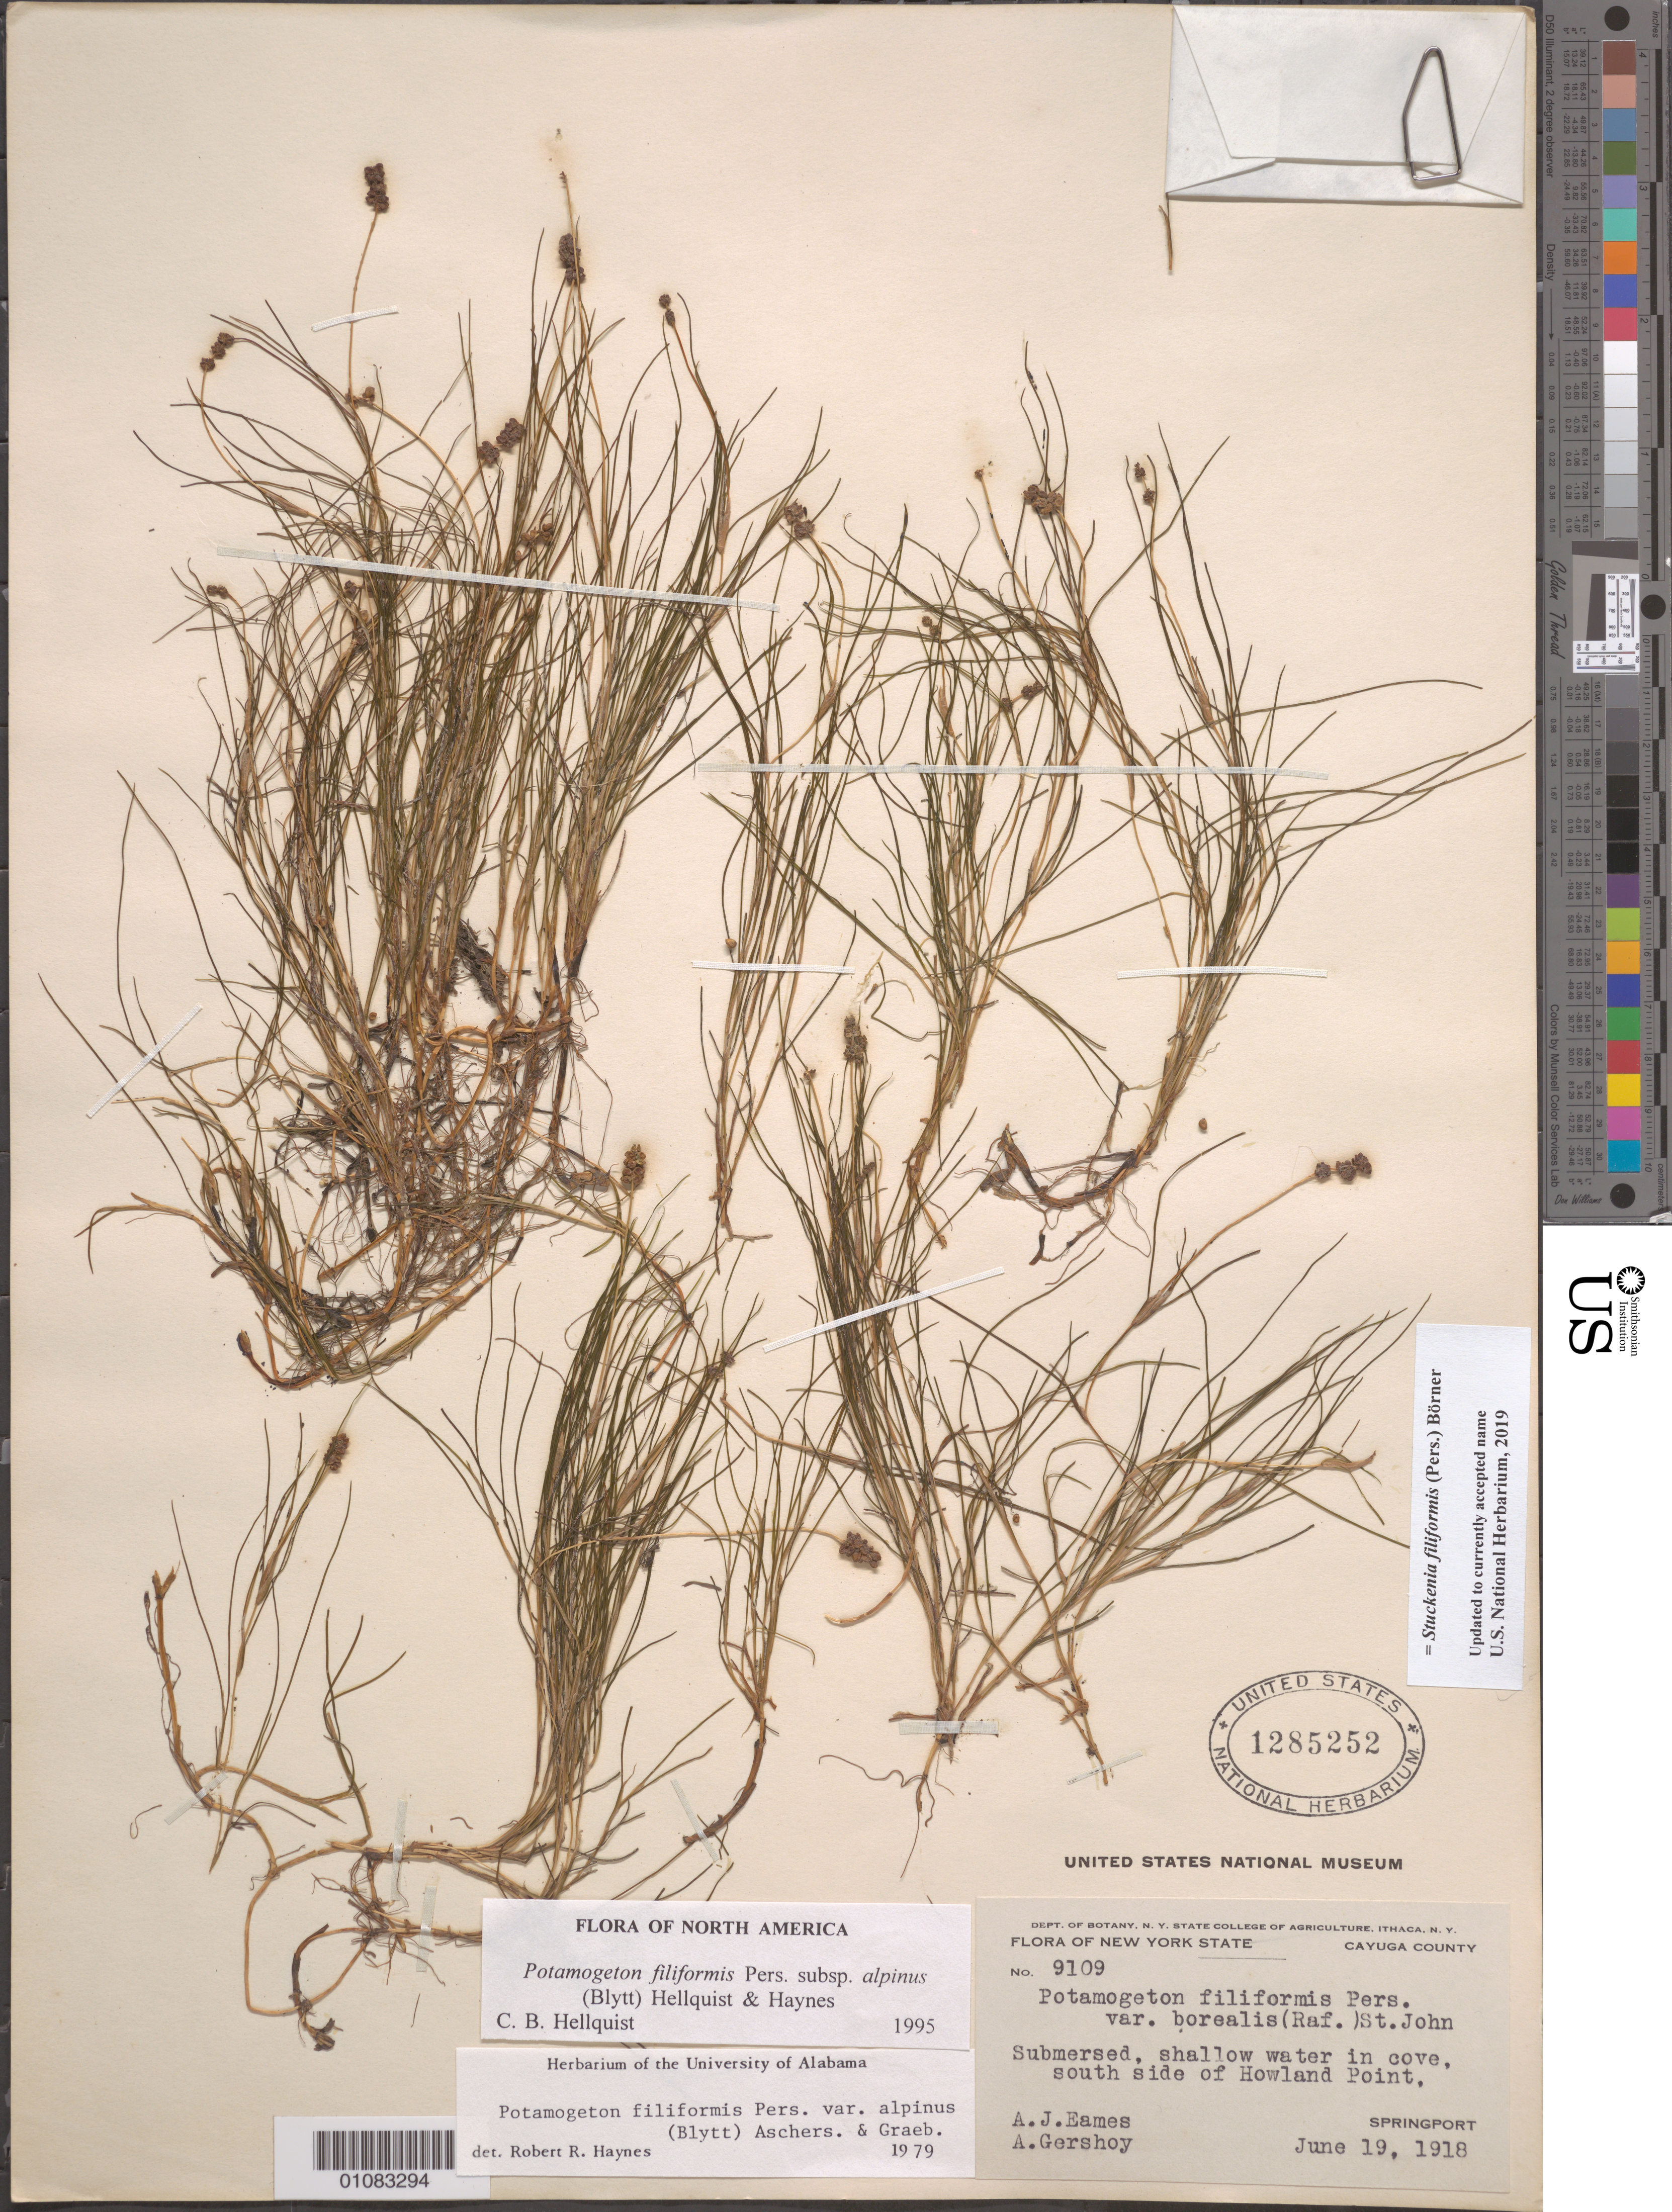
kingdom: Plantae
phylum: Tracheophyta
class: Liliopsida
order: Alismatales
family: Potamogetonaceae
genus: Stuckenia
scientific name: Stuckenia filiformis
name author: (Pers.) Börner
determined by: Strong, Mark T., (BOT), Smithsonian Institution - National Museum of Natural History (UNITED STATES)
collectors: A. J. Eames & A. Gershoy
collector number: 9109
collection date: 1918-06-19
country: United States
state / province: New York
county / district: Cayuga County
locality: Springport, south side of Howland Point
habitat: Submersed, shallow water in cove.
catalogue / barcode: US 1285252